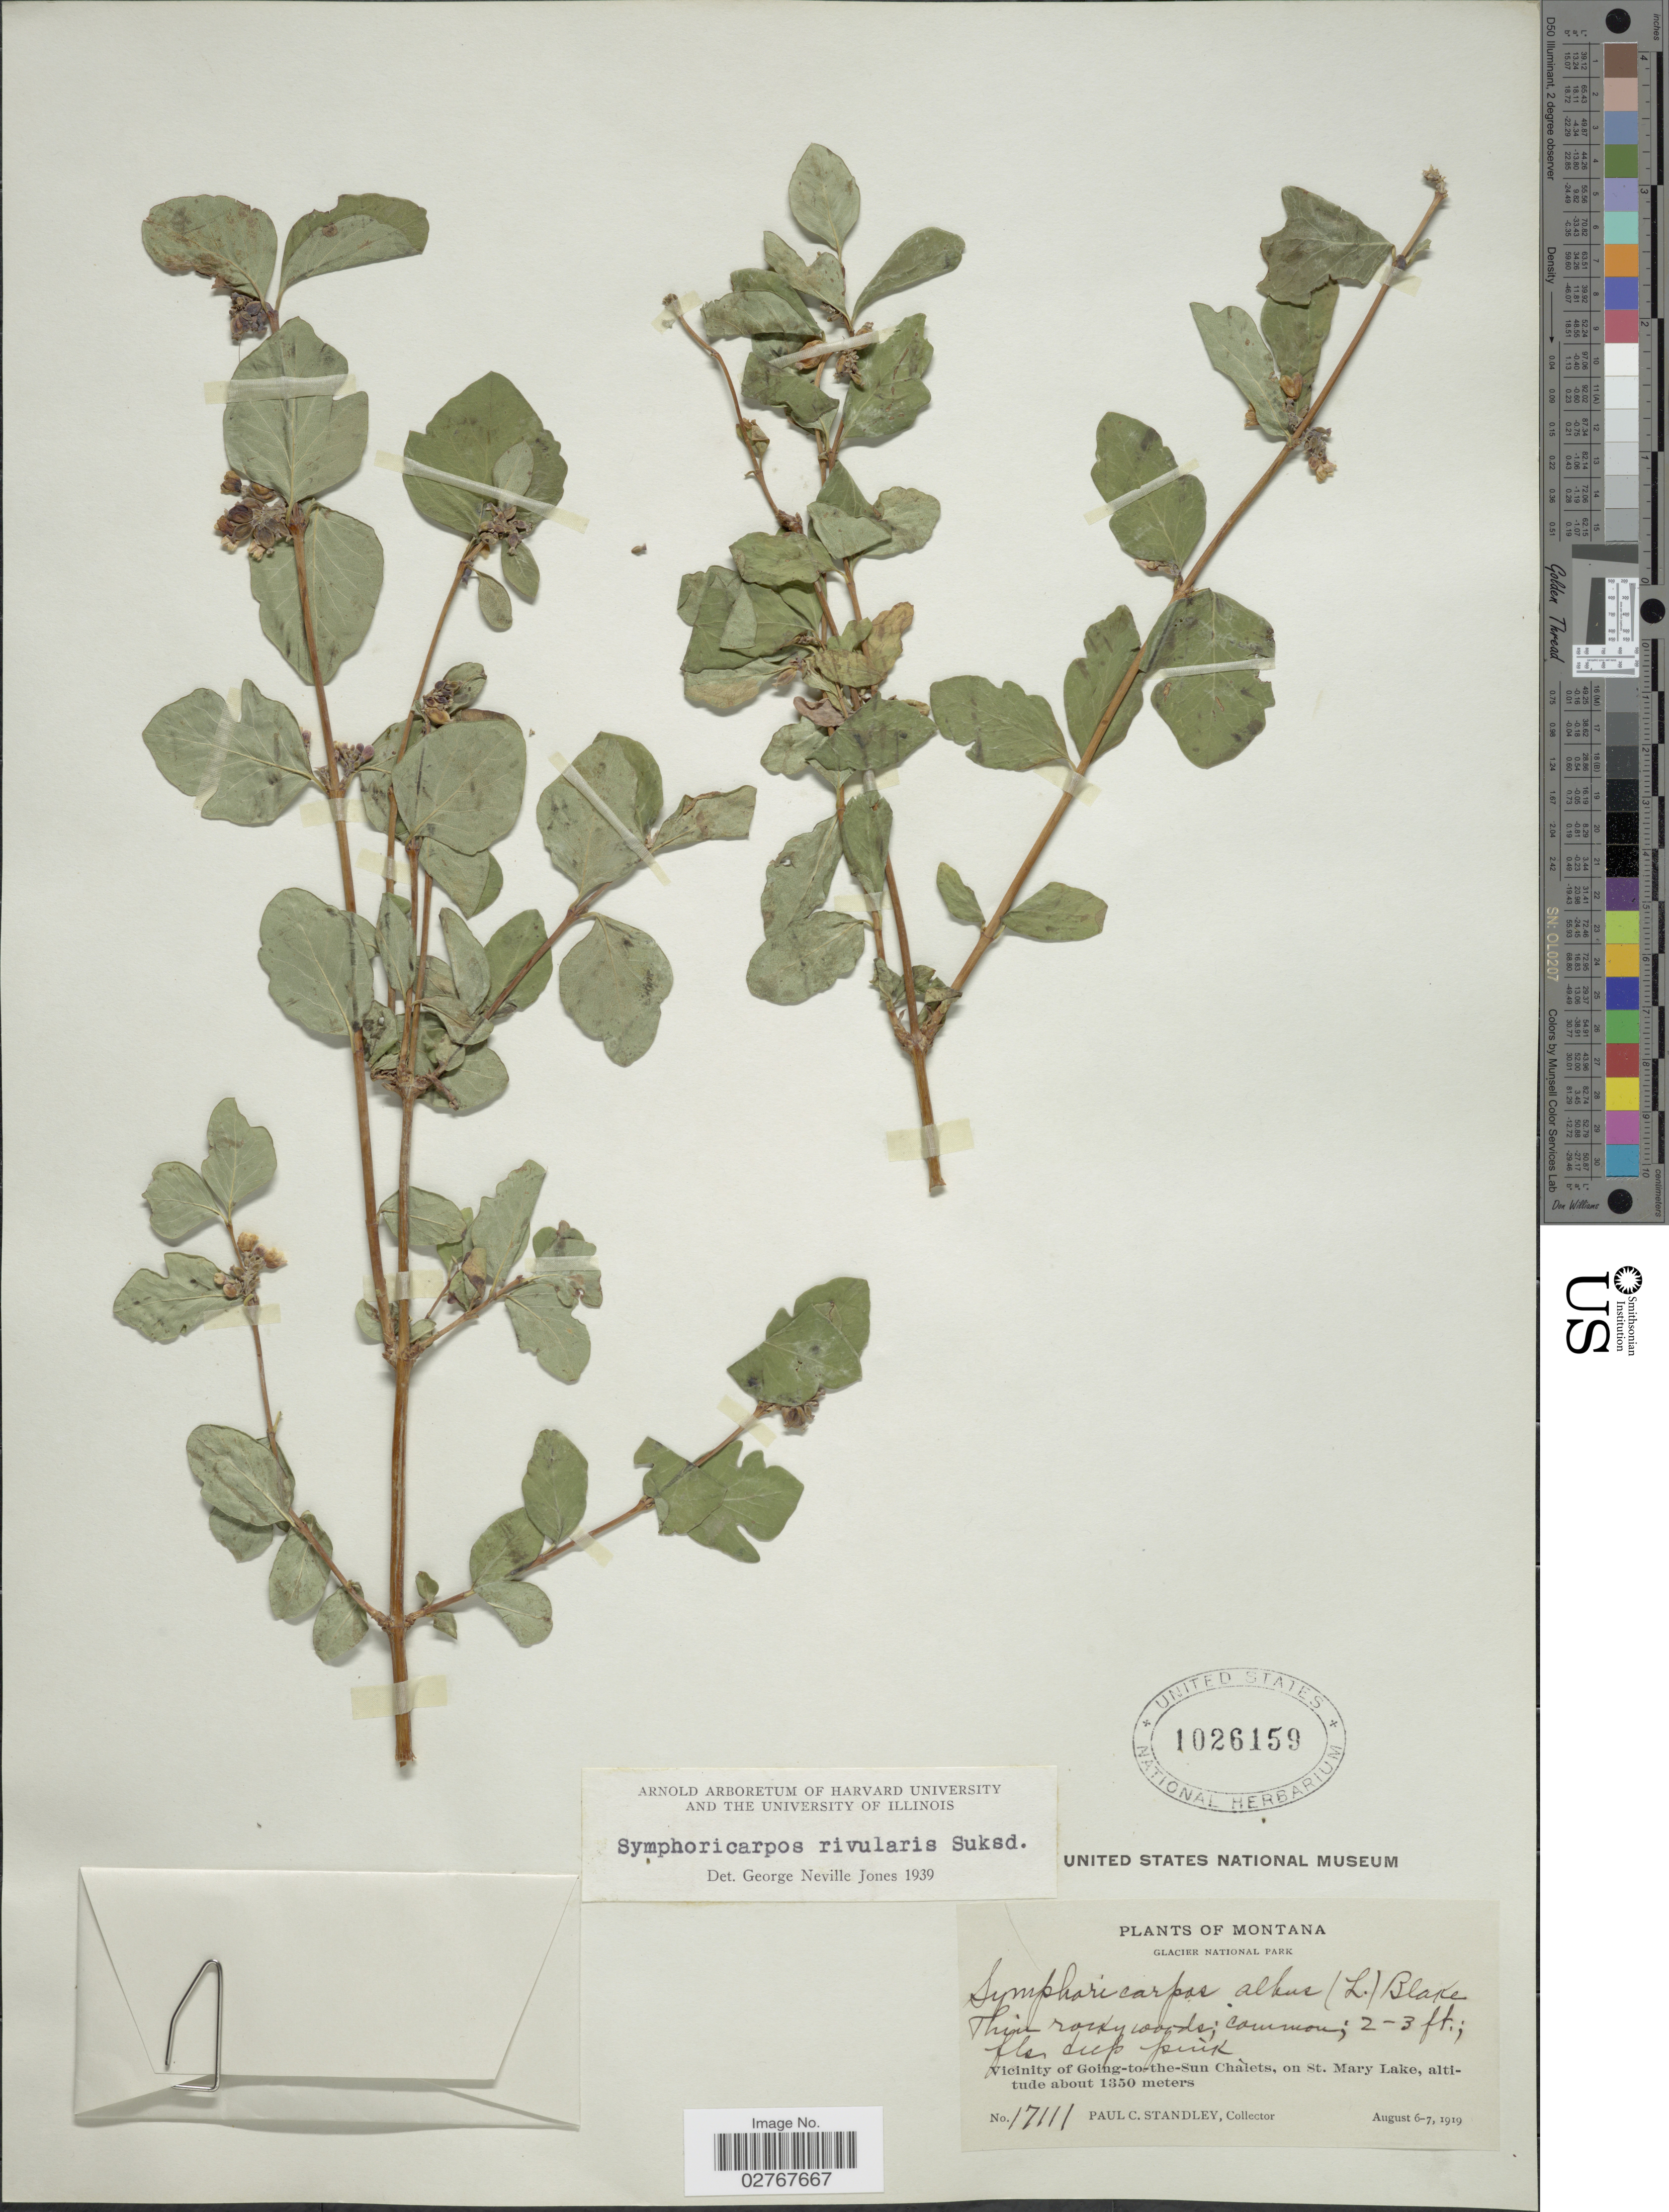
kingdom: Plantae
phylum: Tracheophyta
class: Magnoliopsida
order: Dipsacales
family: Caprifoliaceae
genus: Symphoricarpos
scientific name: Symphoricarpos rivularis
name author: Suksd.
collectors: P. C. Standley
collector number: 17111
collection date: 1919-08-06/1919-08-07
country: United States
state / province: Montana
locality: Glacier National Park. Vicinity of Going-to-the-Sun Chalets, on St. Mary Lake.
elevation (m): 1350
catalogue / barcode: US 1026159